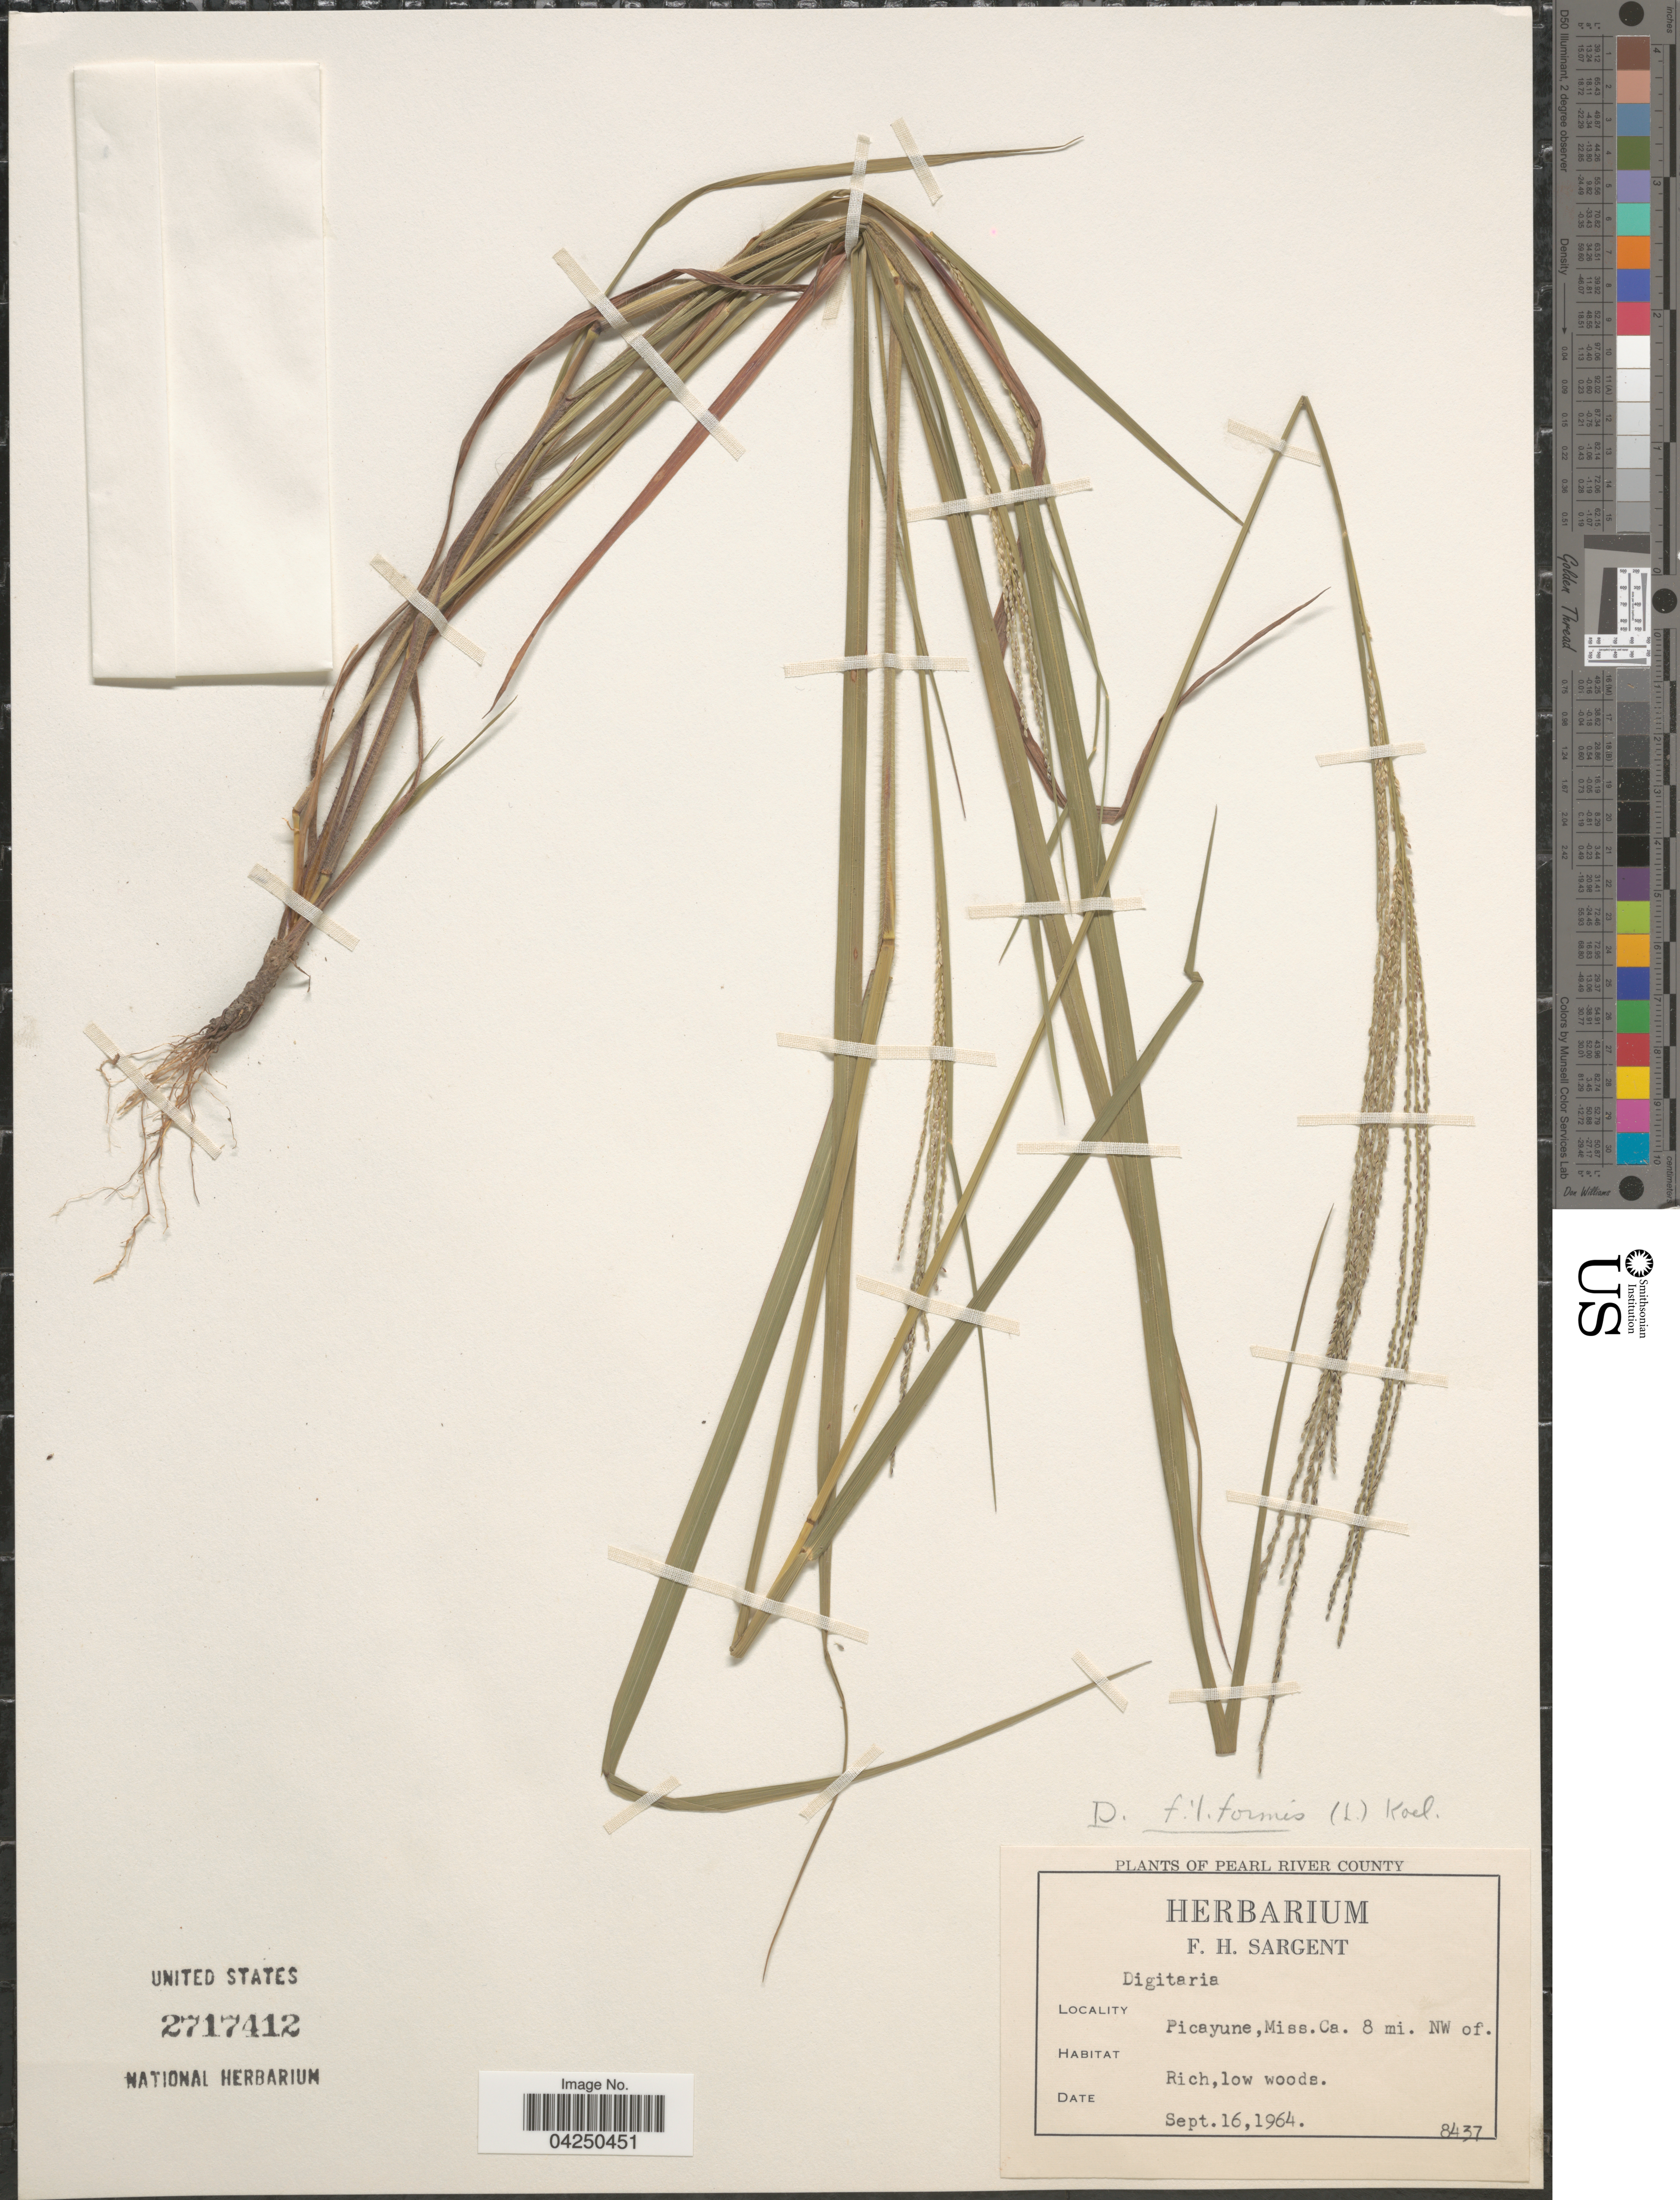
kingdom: Plantae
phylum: Tracheophyta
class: Liliopsida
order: Poales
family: Poaceae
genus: Digitaria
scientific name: Digitaria sp.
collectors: Ex herb. F. H. Sargent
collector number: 8437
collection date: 1964-09-16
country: United States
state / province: Mississippi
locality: Pearl River County. Picayune, Miss. Ca. 8 mi. NW of. Rich, low woods.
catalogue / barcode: US 2717412